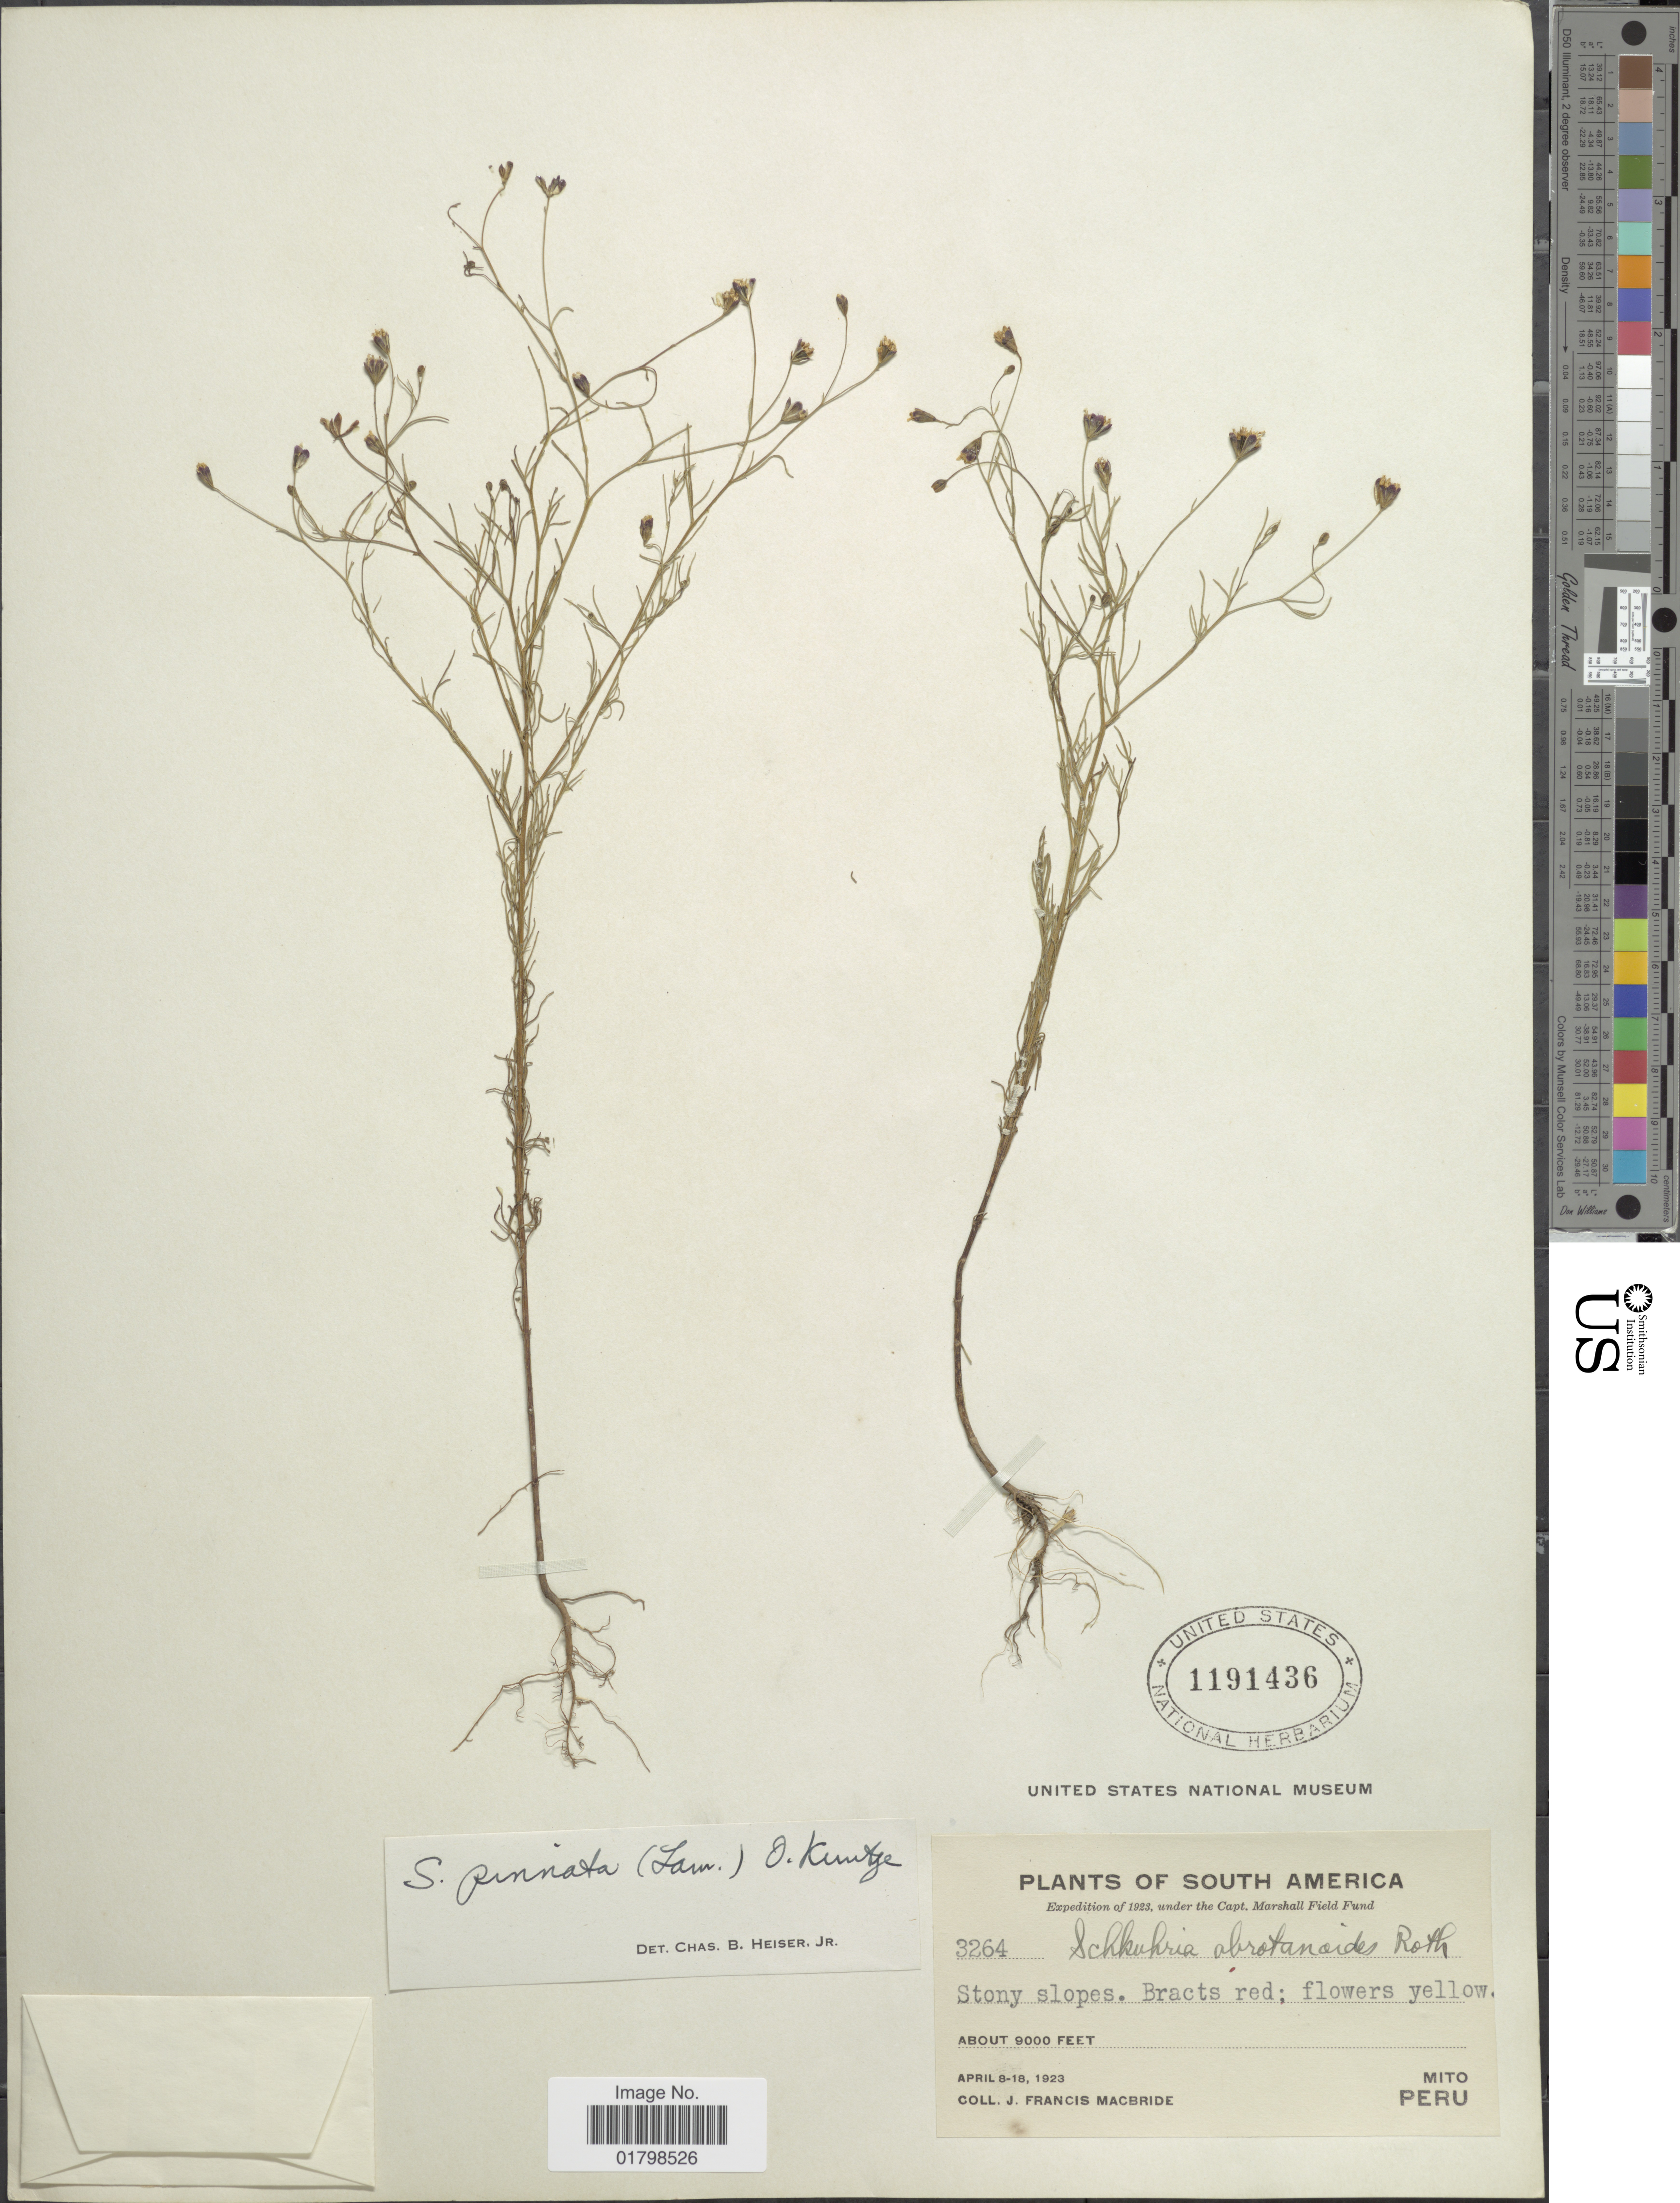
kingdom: Plantae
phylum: Tracheophyta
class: Magnoliopsida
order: Asterales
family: Asteraceae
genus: Schkuhria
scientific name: Schkuhria pinnata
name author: (Lam.) Kuntze ex Thell.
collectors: J. F. Macbride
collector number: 3264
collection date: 1923-04-08/1923-04-18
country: Peru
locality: Mito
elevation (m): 2743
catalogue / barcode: US 1191436